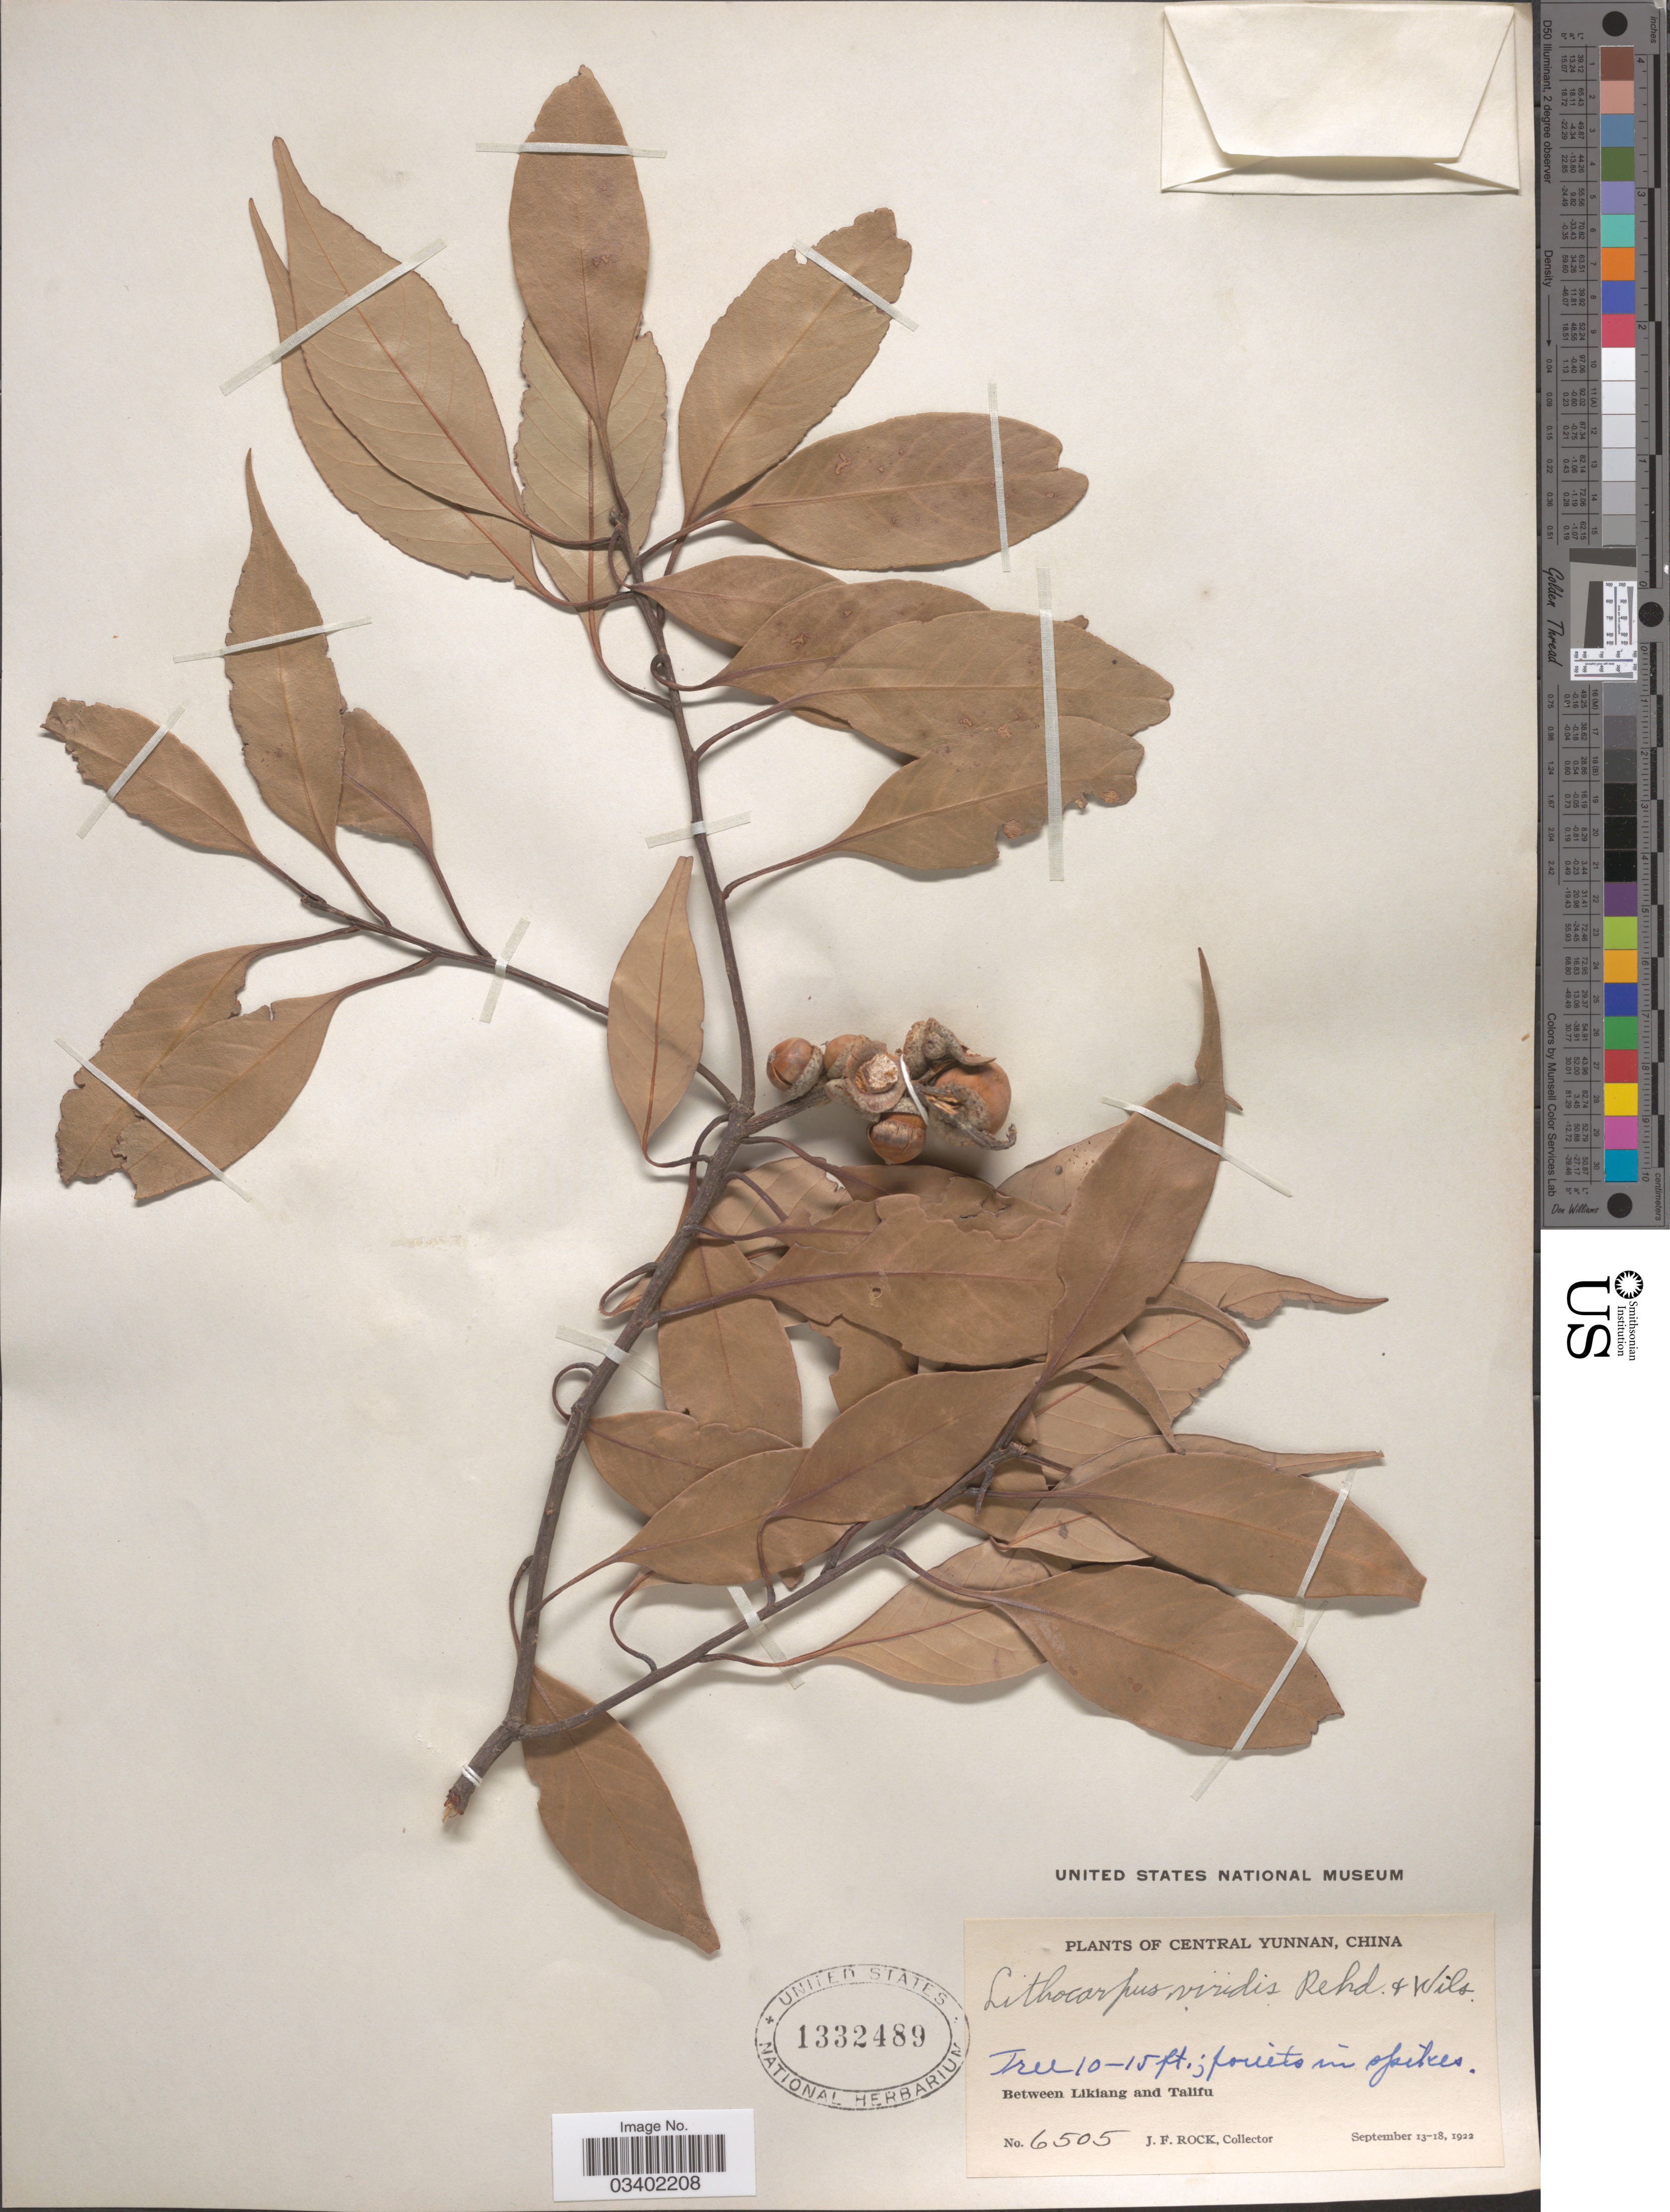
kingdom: Plantae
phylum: Tracheophyta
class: Magnoliopsida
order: Fagales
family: Fagaceae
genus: Lithocarpus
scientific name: Lithocarpus viridis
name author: (Schottky) Rehder & E.H. Wilson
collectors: J. Rock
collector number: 6505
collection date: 1922-09-13/1922-09-18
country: China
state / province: Yunnan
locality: Central Yunnan. Between Likiang and Talifu.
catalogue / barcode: US 1332489